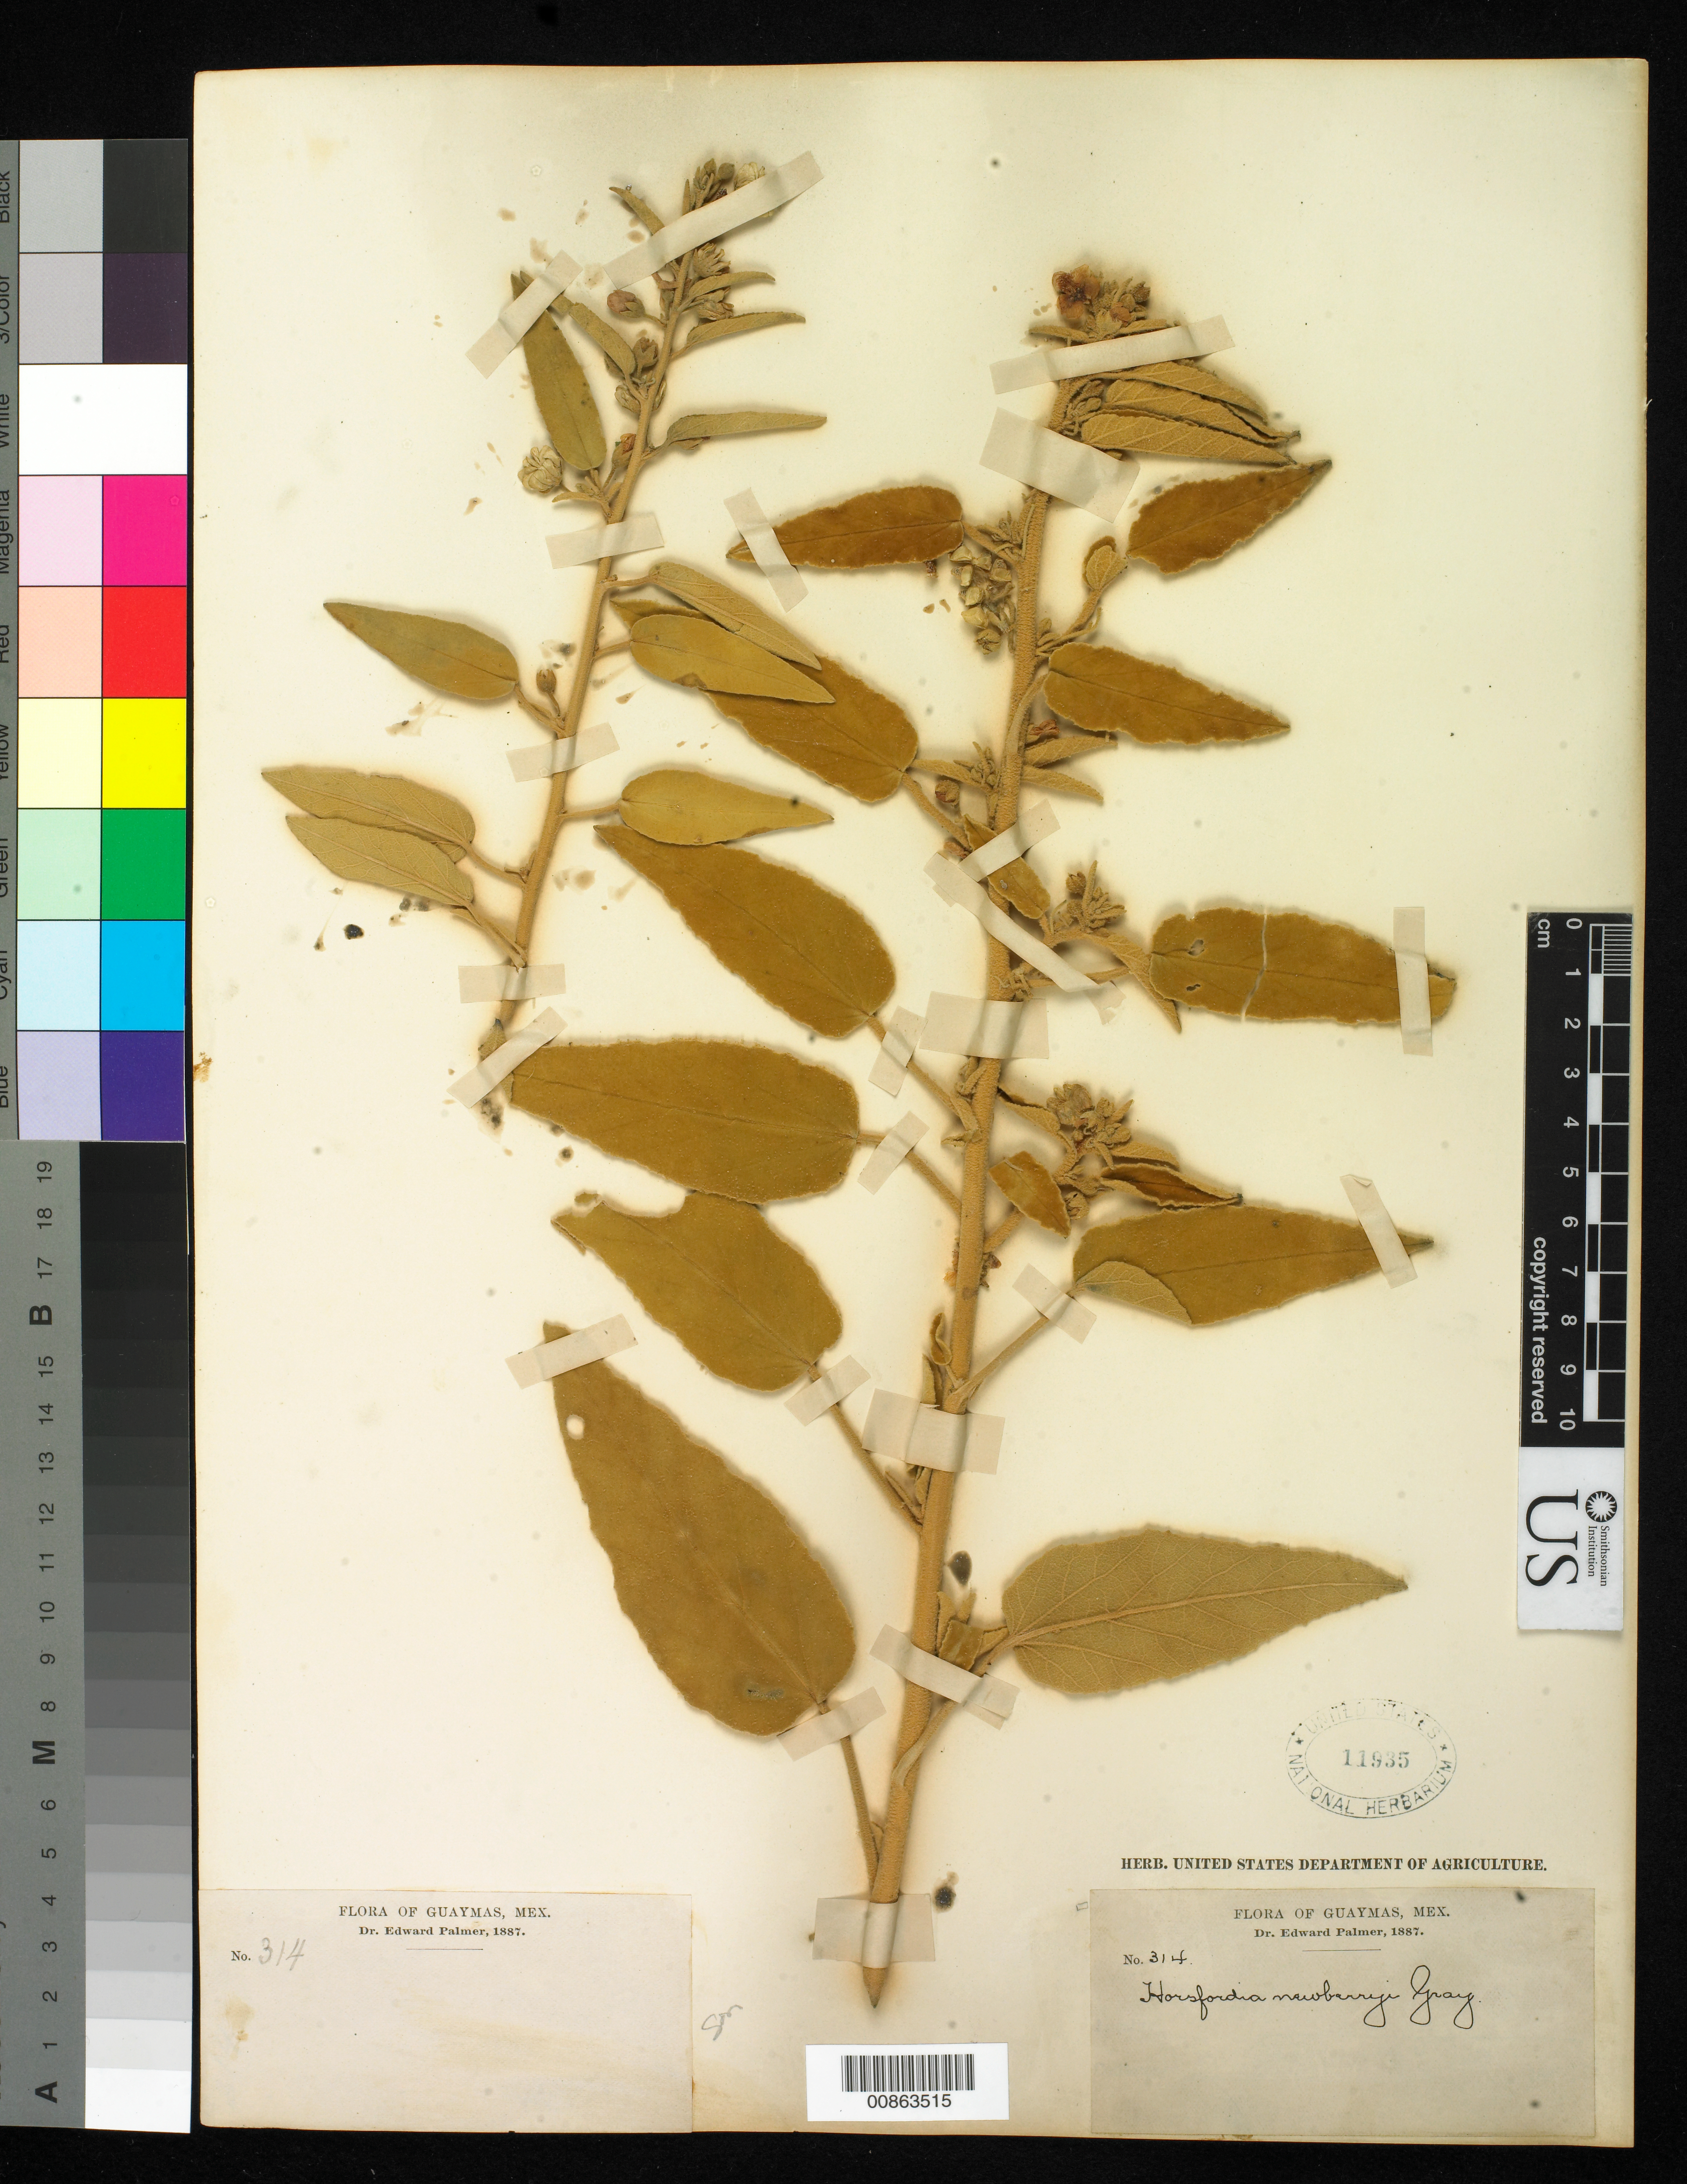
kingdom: Plantae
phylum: Tracheophyta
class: Magnoliopsida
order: Malvales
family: Malvaceae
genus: Horsfordia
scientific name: Horsfordia newberryi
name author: (S. Watson) A. Gray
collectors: E. Palmer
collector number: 314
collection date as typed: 1887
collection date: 1887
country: Mexico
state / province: Sonora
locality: Guaymas, Sonora.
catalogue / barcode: US 11935